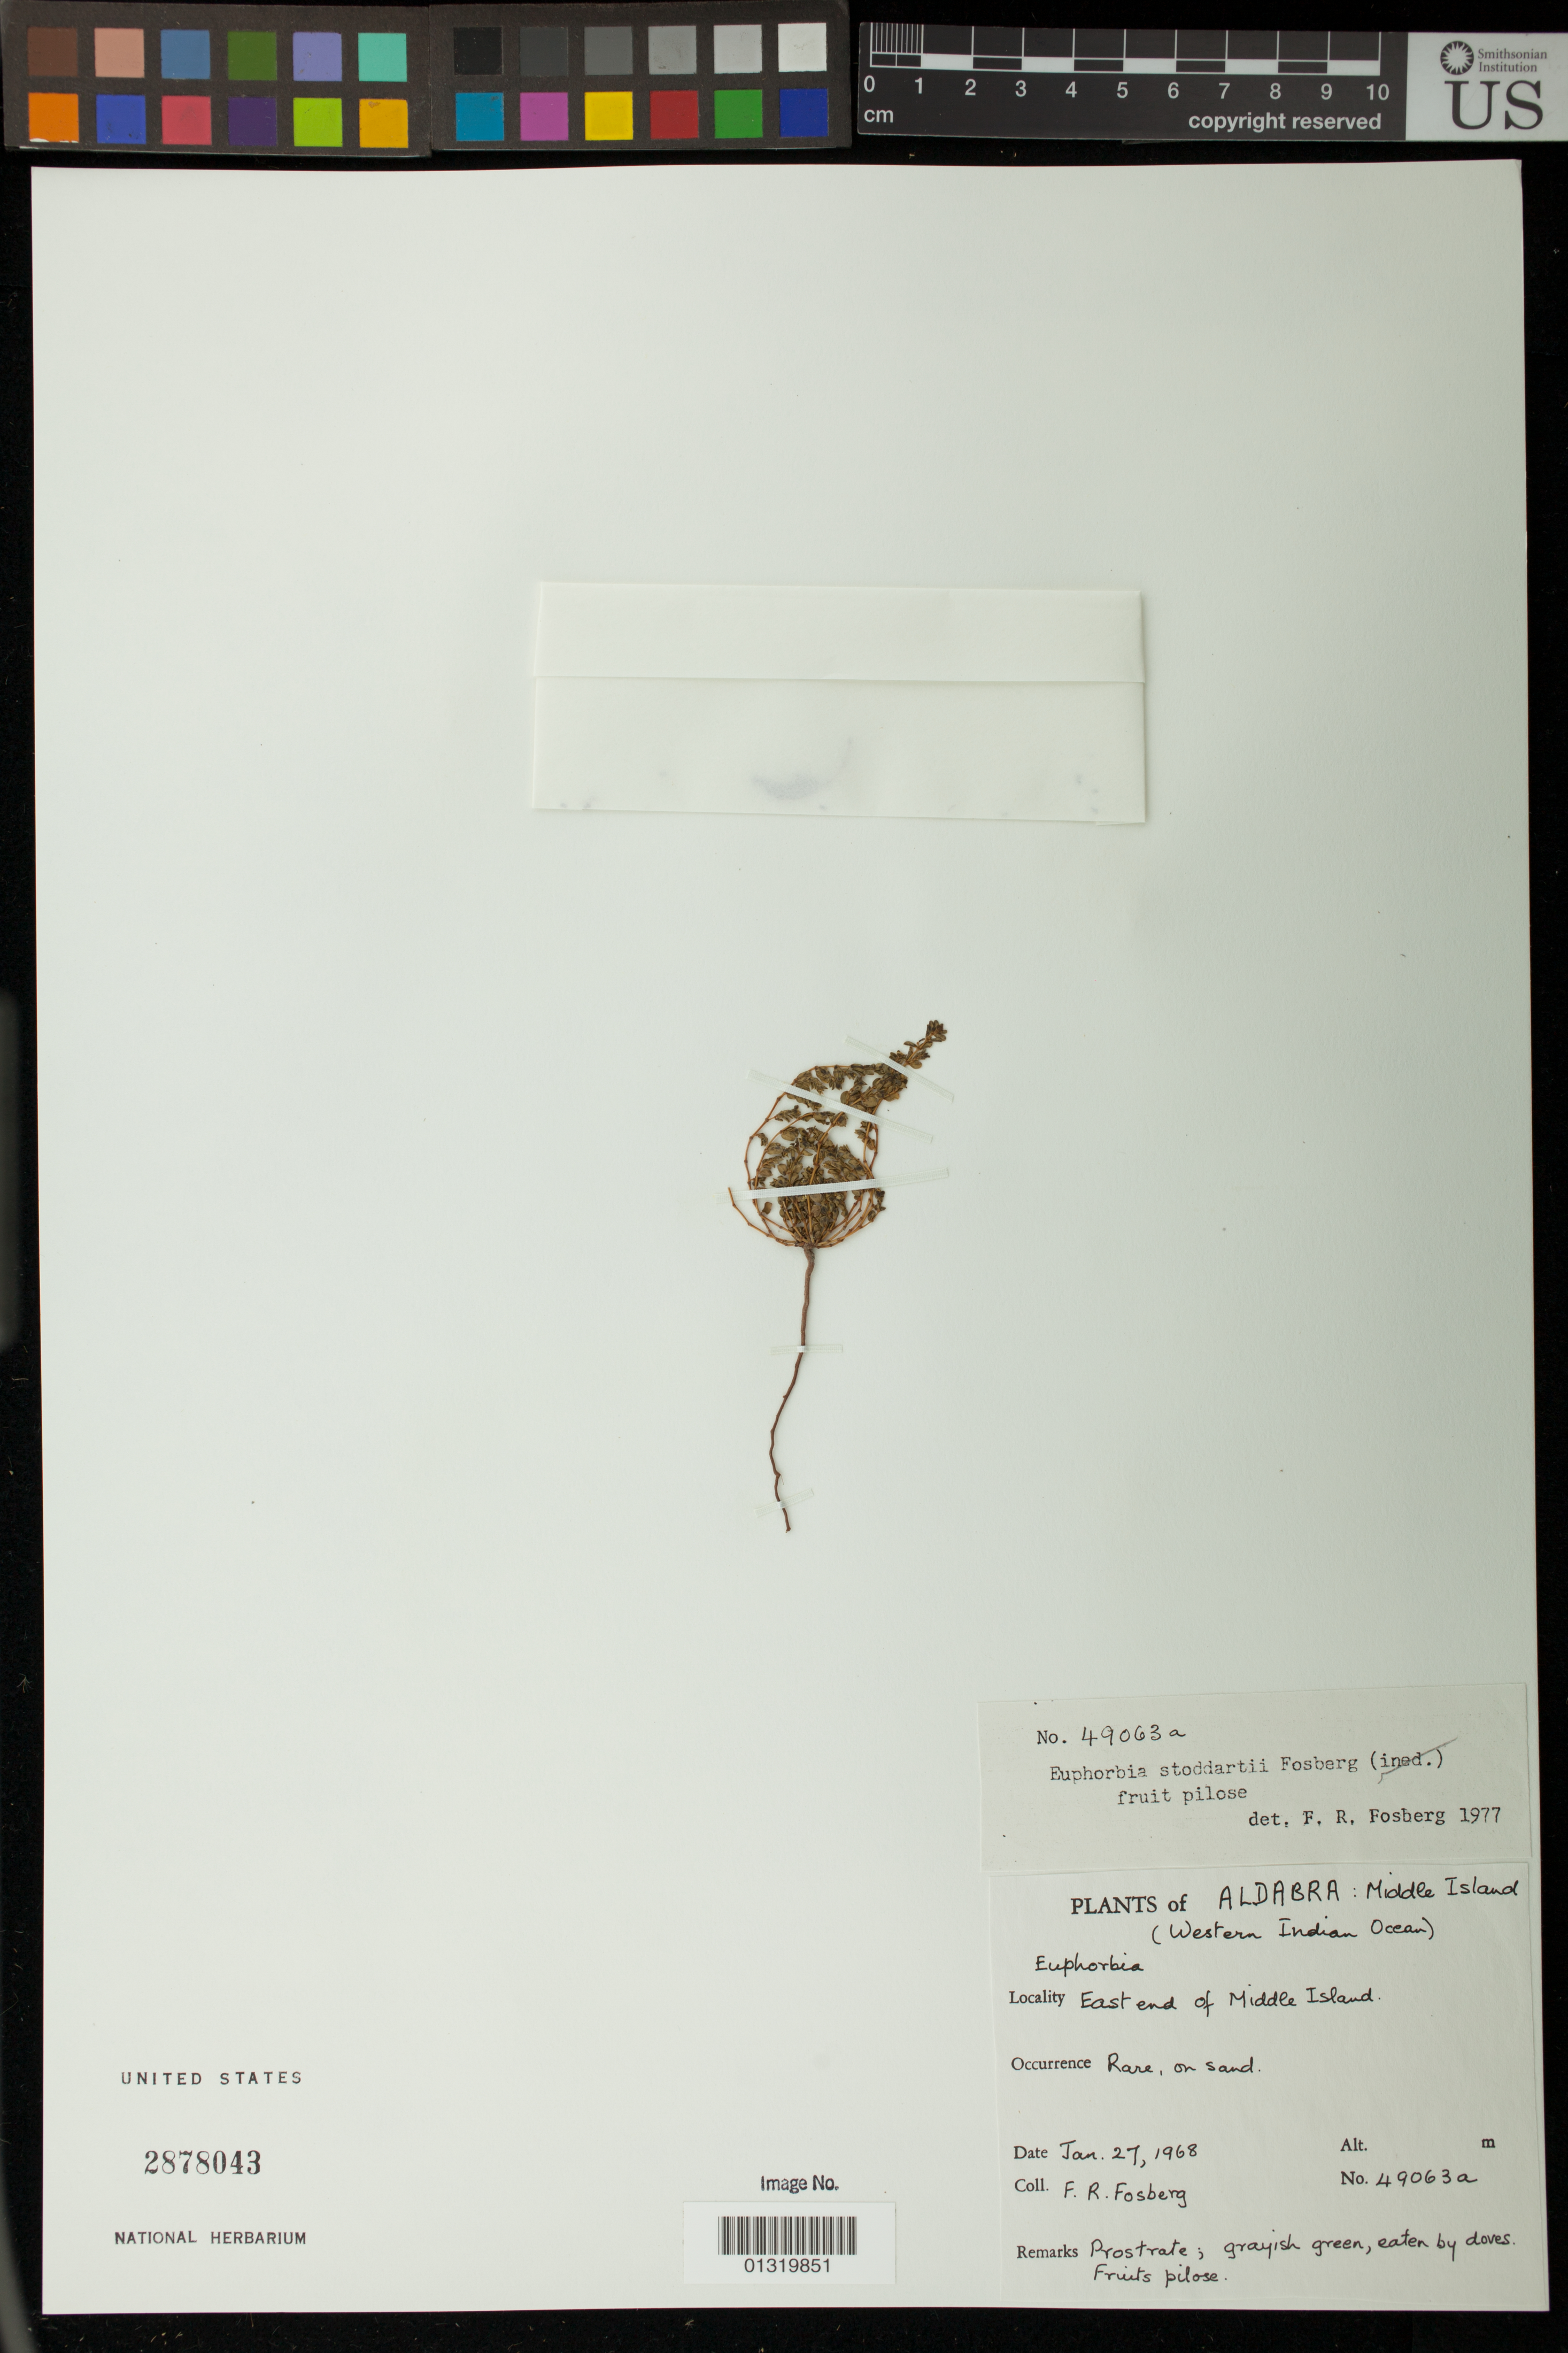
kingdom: Plantae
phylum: Tracheophyta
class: Magnoliopsida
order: Malpighiales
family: Euphorbiaceae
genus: Euphorbia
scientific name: Euphorbia stoddartii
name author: Fosberg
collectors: F. R. Fosberg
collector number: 49063a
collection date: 1968-01-27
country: Seychelles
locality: Aldabra; East end of Middle Island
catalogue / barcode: US 2878043